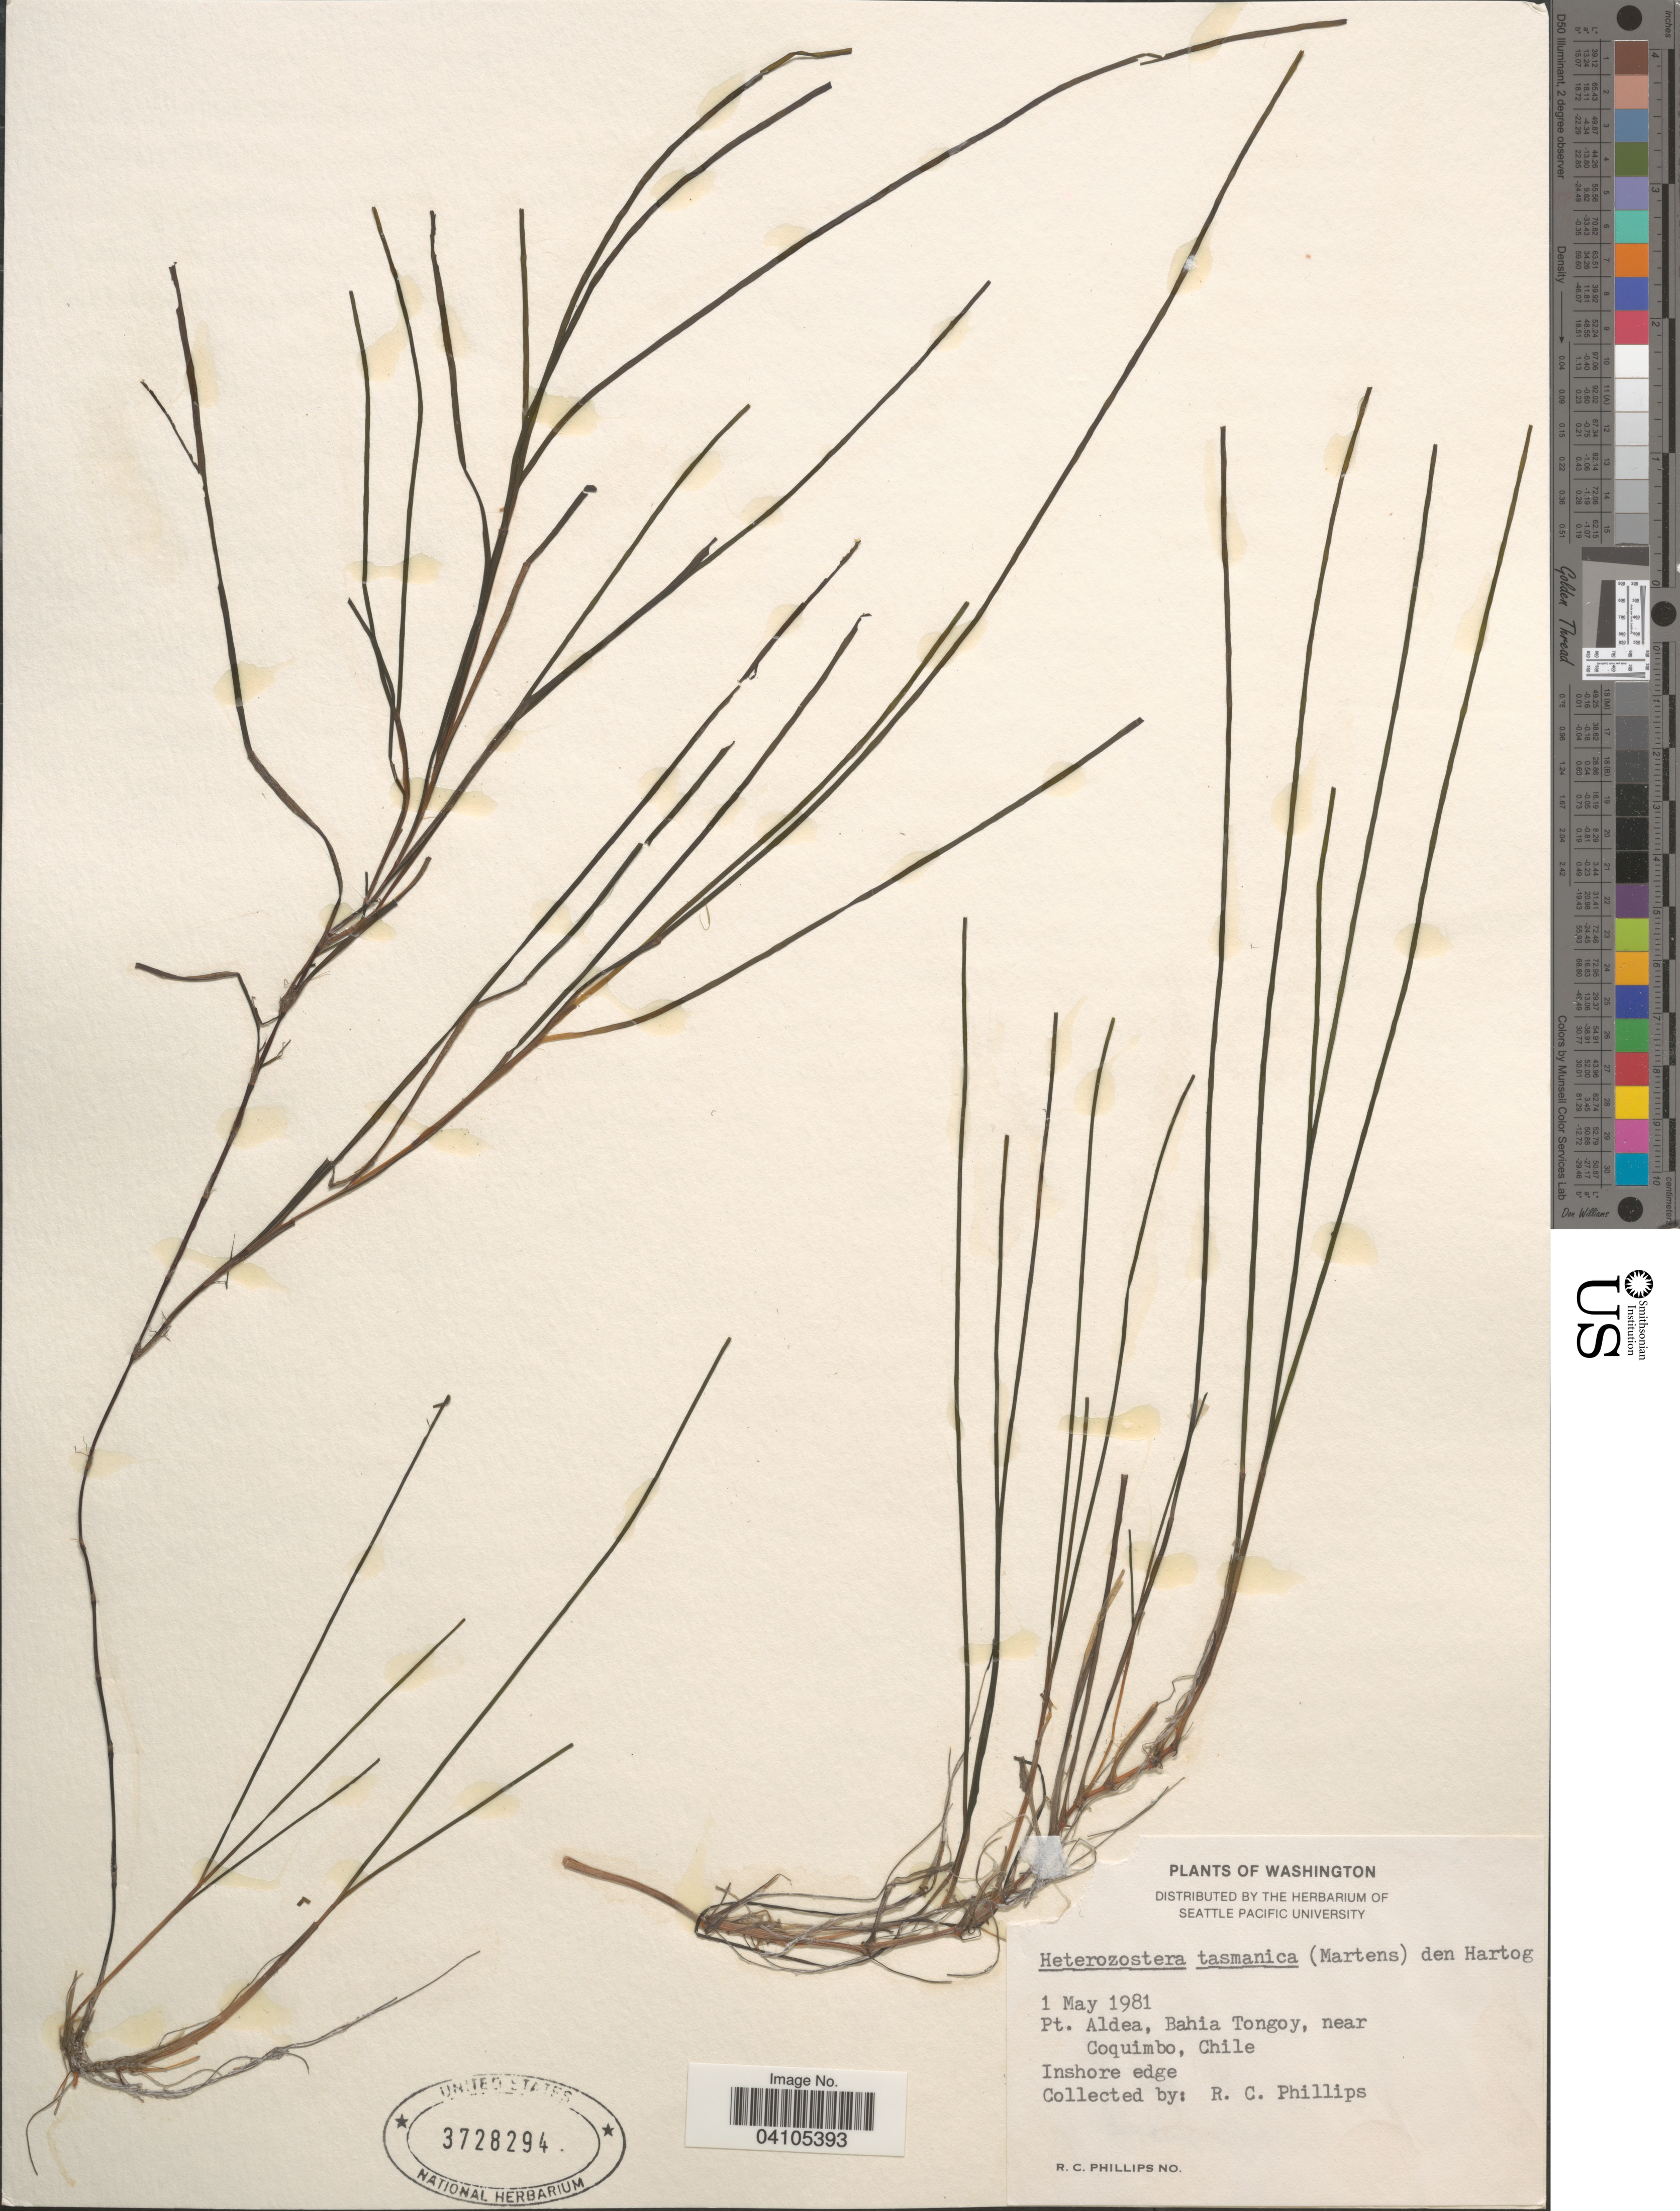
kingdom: Plantae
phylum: Tracheophyta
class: Liliopsida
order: Alismatales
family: Zosteraceae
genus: Heterozostera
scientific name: Heterozostera tasmanica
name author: (Martens ex Aschers.) Hartog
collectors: R. C. Phillips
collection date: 1981-05-01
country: Chile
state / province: Coquimbo (IV)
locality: Pt. Aldea, Bahia Tongoy, near Coquimbo.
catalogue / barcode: US 3728294